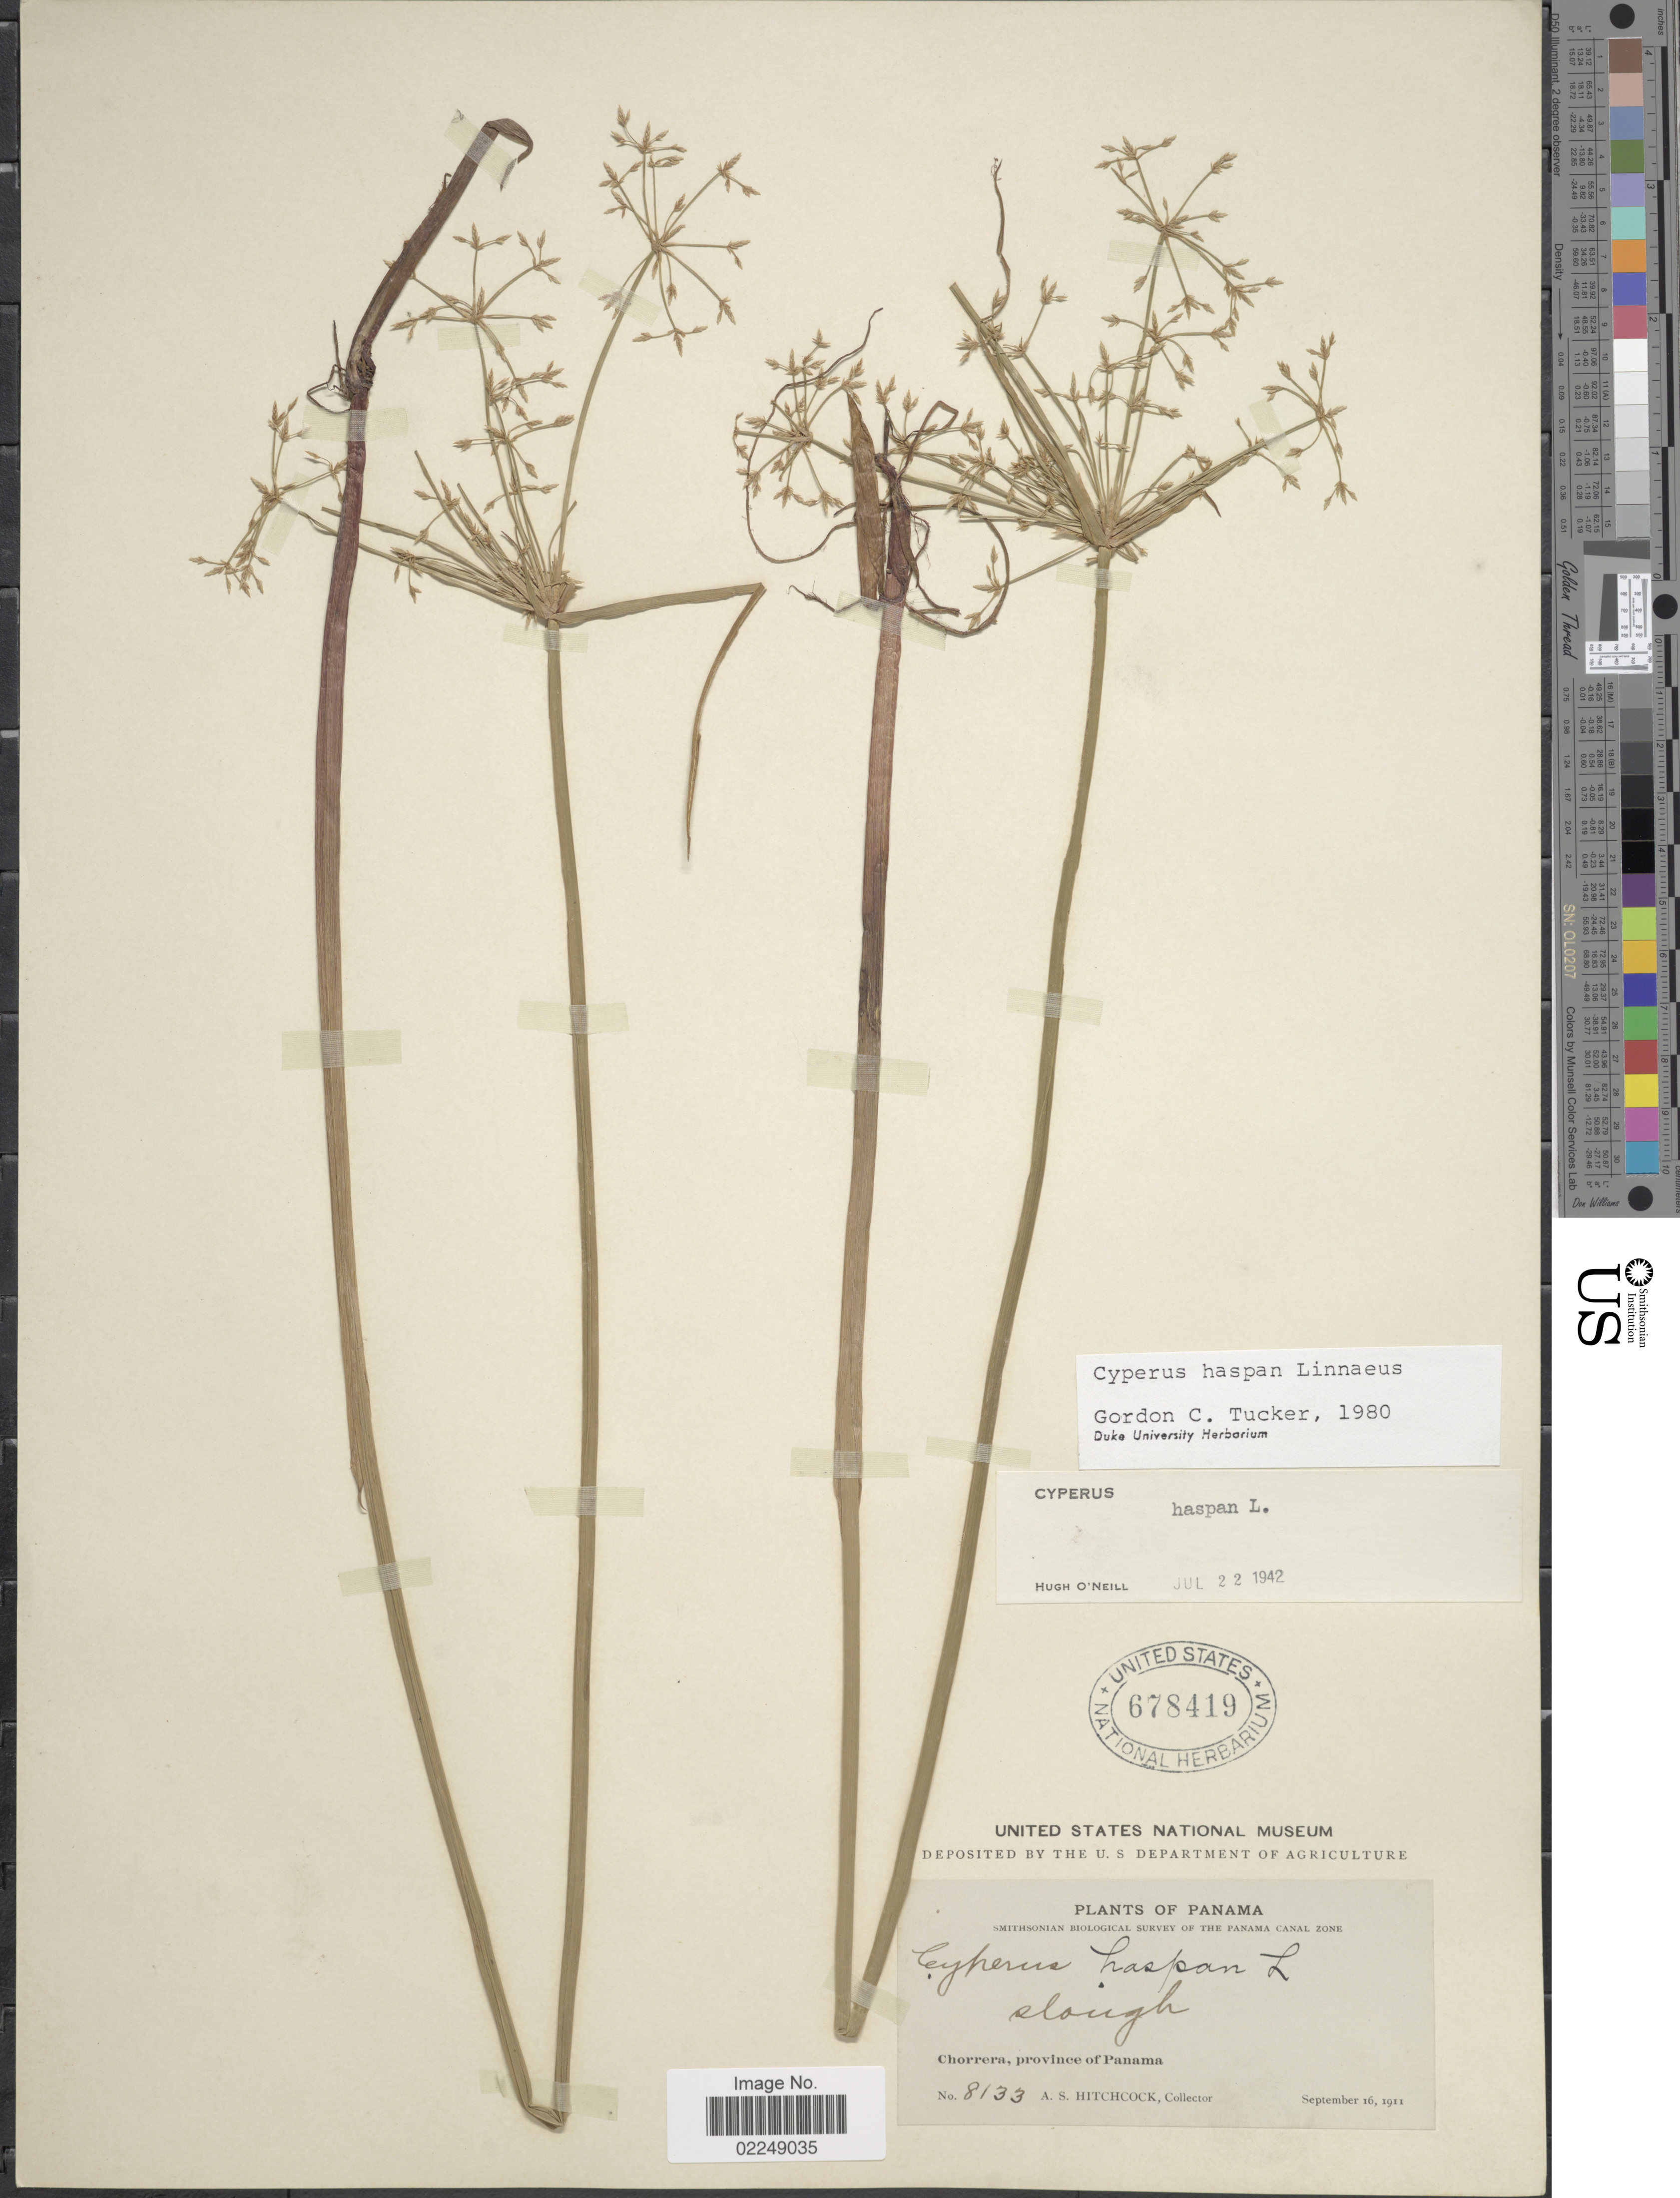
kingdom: Plantae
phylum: Tracheophyta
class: Liliopsida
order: Poales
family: Cyperaceae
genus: Cyperus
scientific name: Cyperus haspan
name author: L.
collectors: A. S. Hitchcock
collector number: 8133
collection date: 1911-09-16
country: Panama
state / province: Panamá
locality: Chorrero, Province of Panama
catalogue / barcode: US 678419